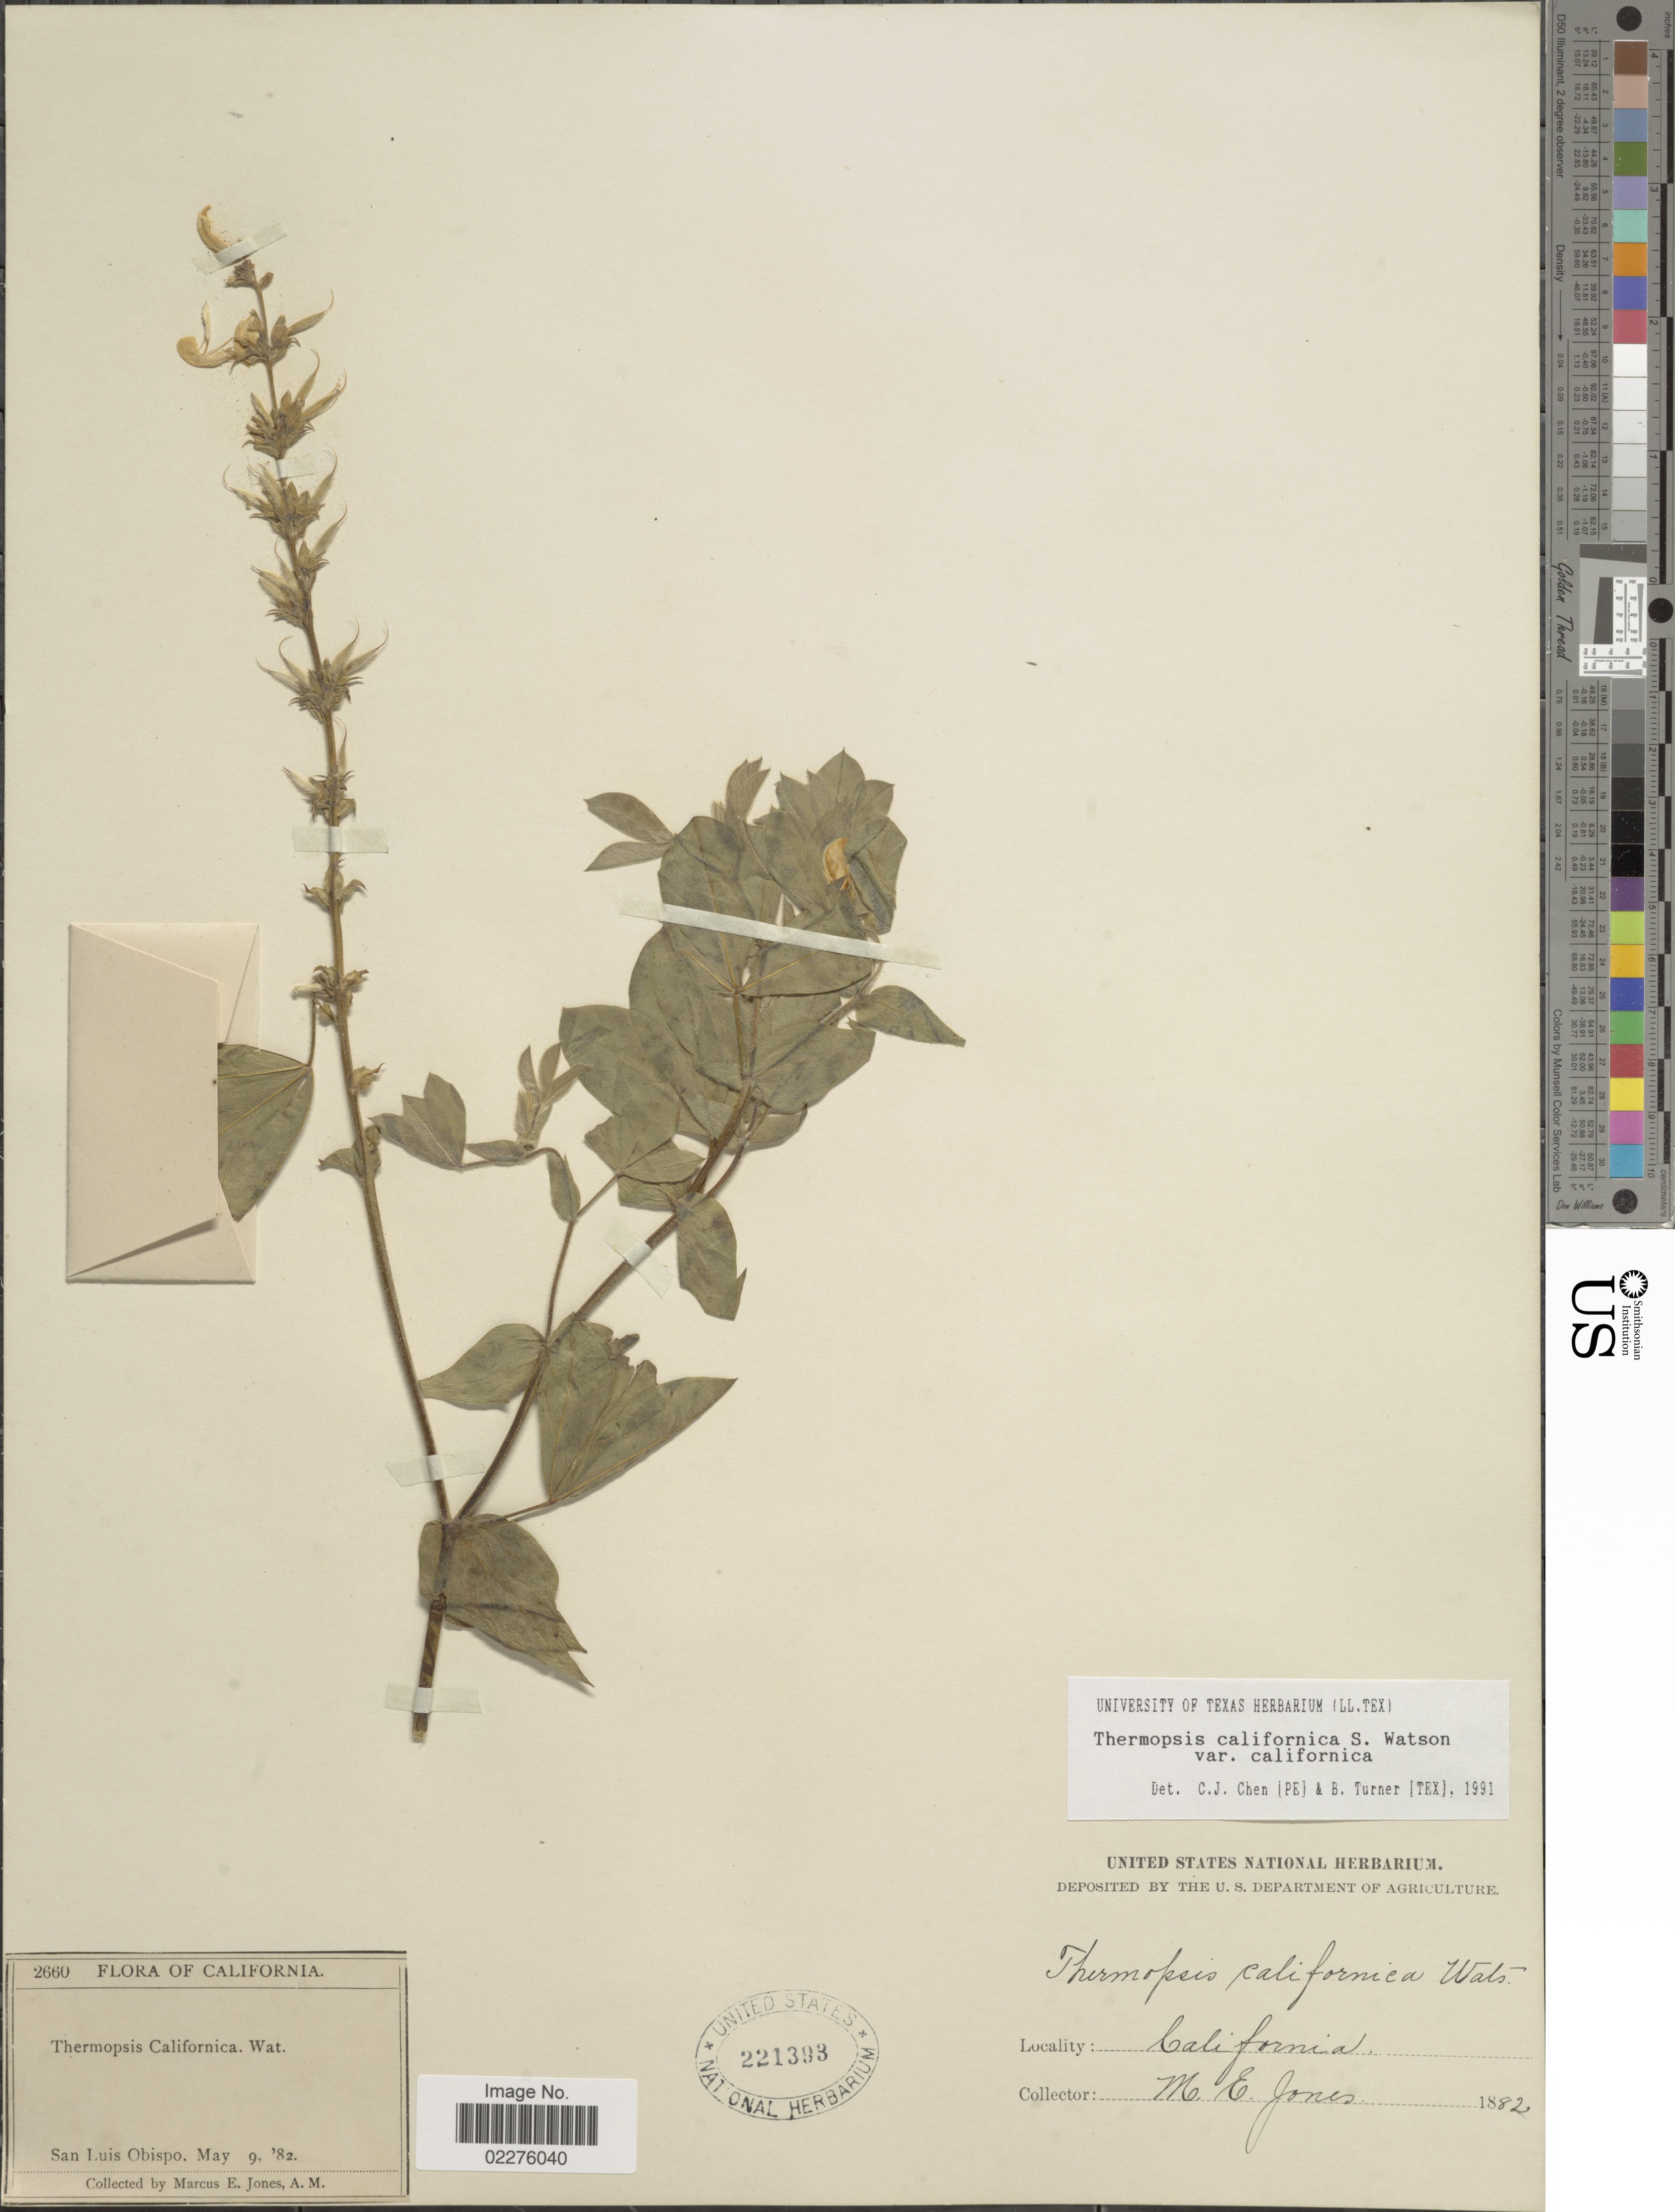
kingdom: Plantae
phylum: Tracheophyta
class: Magnoliopsida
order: Fabales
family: Fabaceae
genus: Thermopsis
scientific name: Thermopsis californica var. californica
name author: S. Watson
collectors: M. E. Jones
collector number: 2660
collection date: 1882-05-09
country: United States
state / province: California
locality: San Lusi Obispo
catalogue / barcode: US 221393